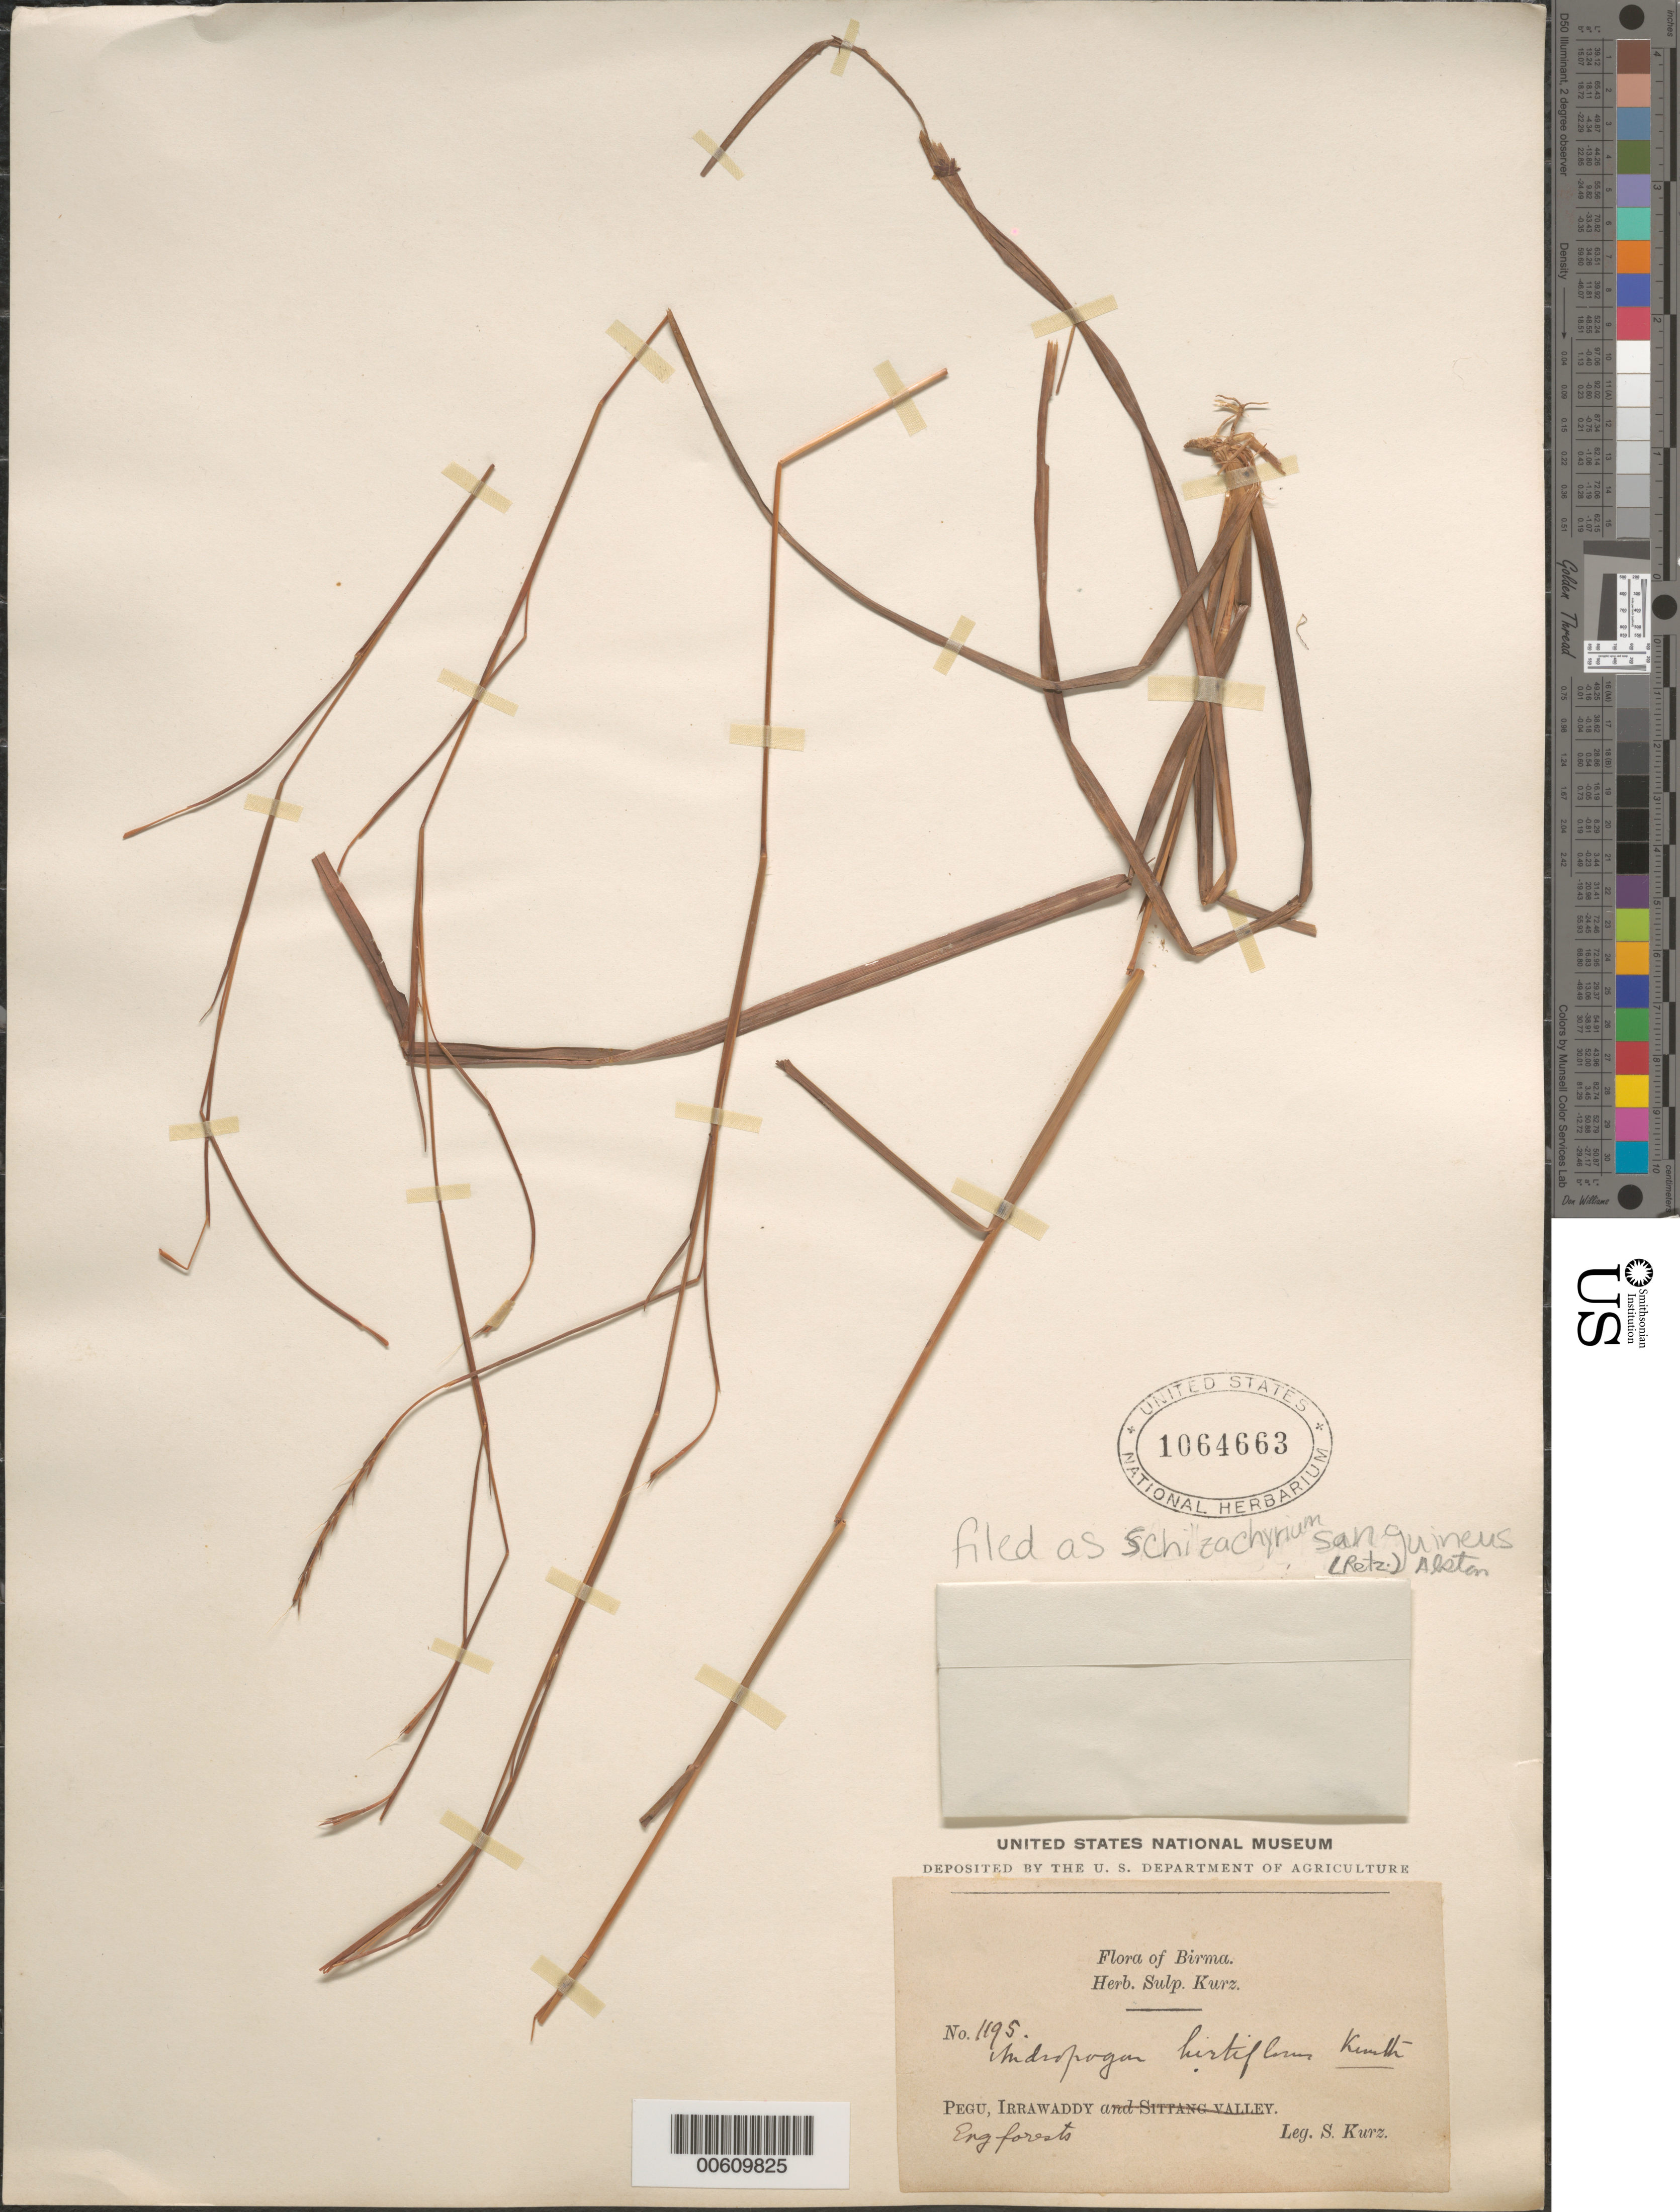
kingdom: Plantae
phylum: Tracheophyta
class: Liliopsida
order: Poales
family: Poaceae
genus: Schizachyrium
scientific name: Schizachyrium sanguineum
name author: (Retz.) Alston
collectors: S. Kurz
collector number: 1195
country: Myanmar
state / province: Bago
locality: Pegu, Irrawaddy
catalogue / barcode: US 1064663